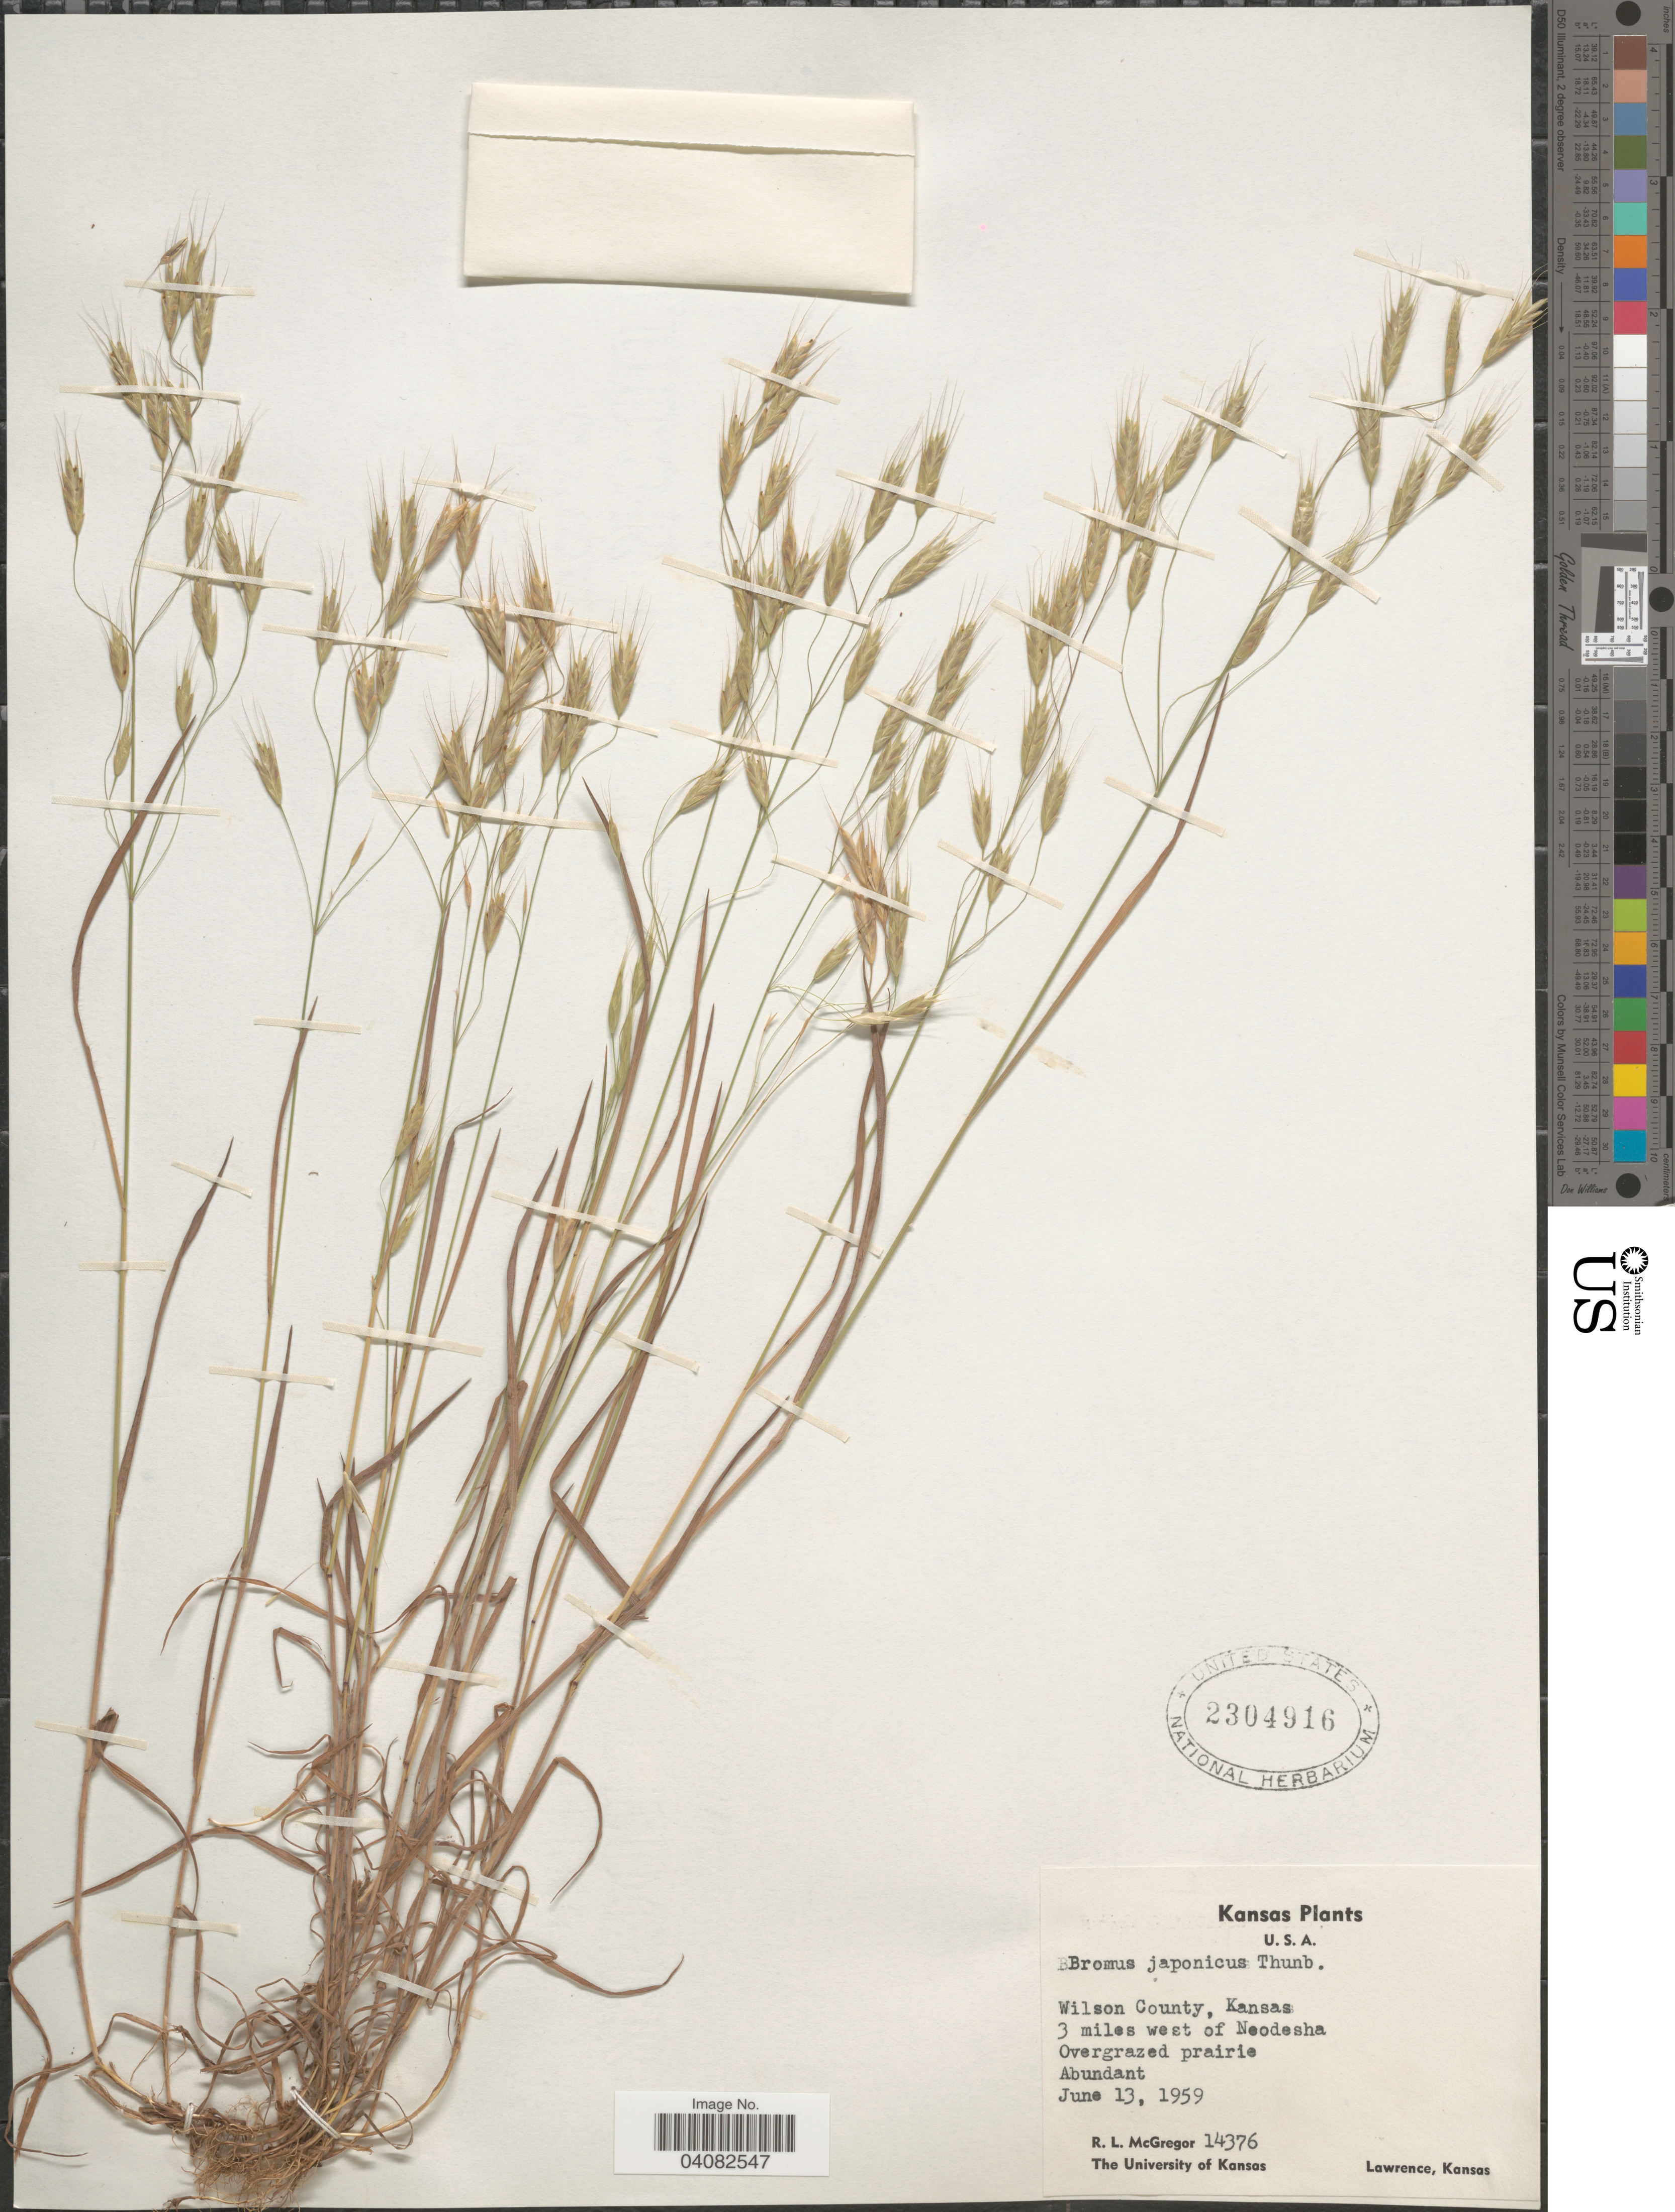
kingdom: Plantae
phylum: Tracheophyta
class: Liliopsida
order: Poales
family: Poaceae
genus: Bromus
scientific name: Bromus japonicus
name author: Houtt.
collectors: R. McGregor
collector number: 14376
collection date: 1959-06-13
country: United States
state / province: Kansas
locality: Wilson County, 3 miles west of Neodesha.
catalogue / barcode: US 2304916